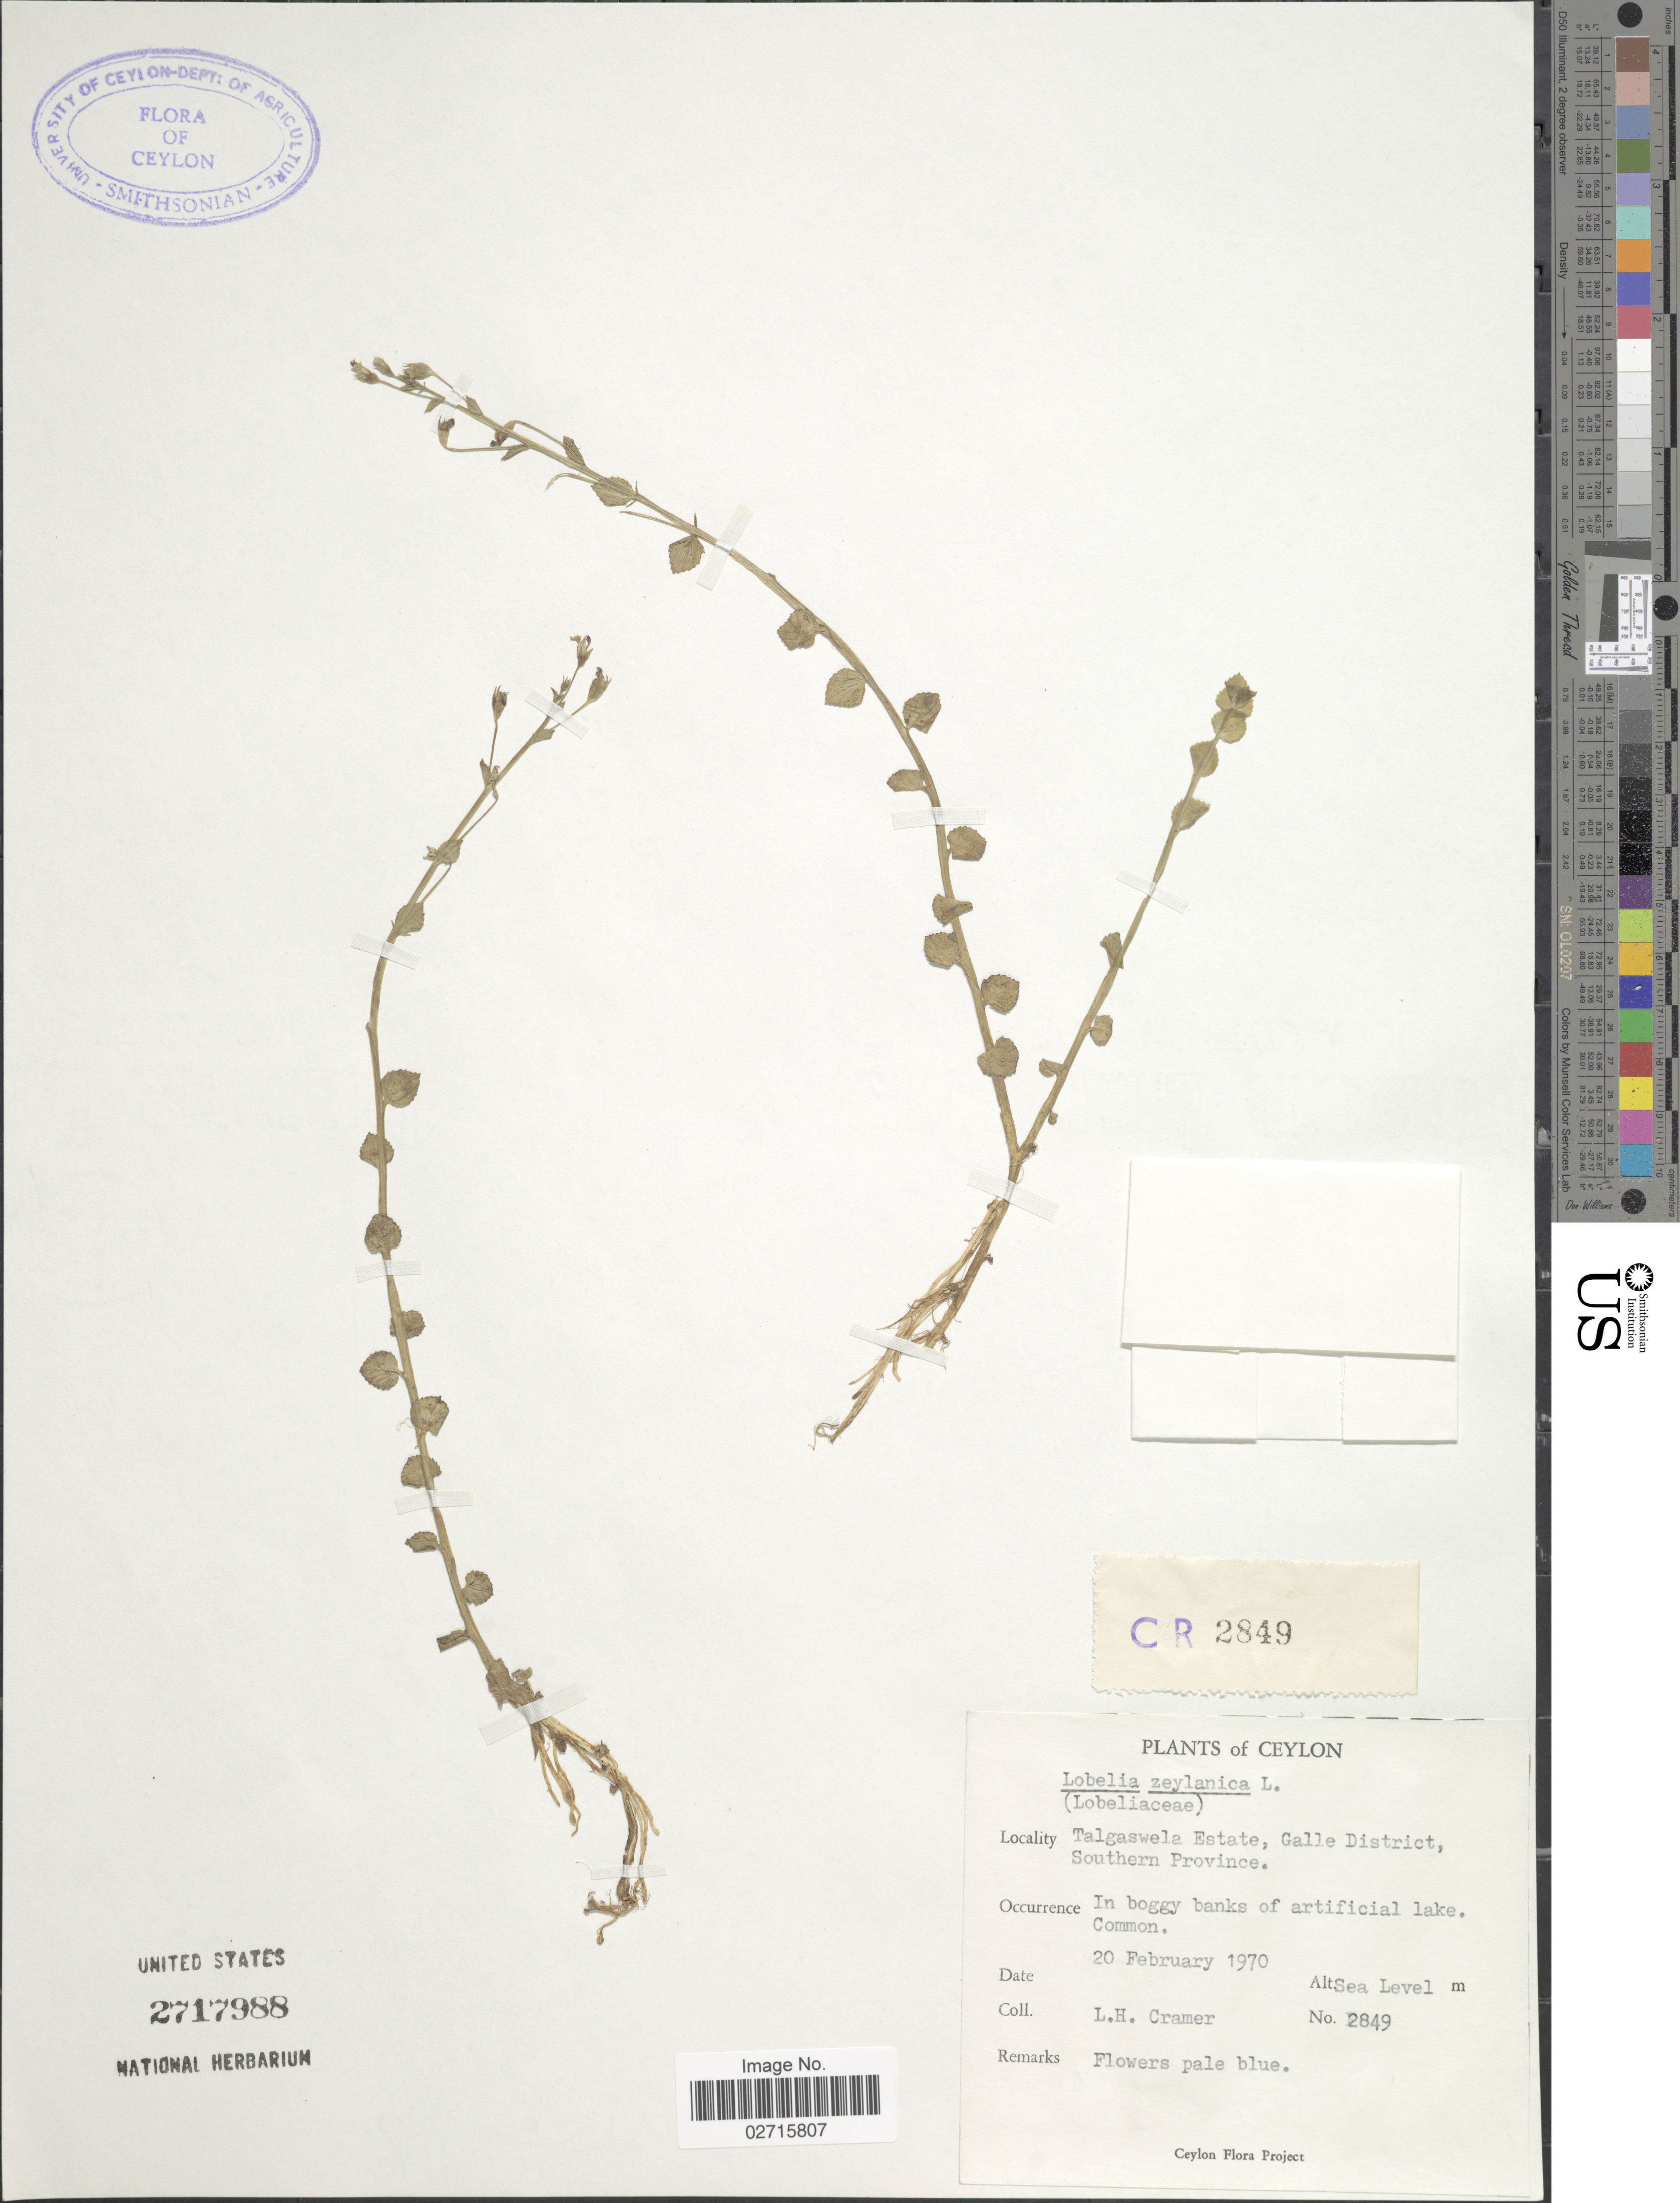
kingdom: Plantae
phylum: Tracheophyta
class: Magnoliopsida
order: Asterales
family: Campanulaceae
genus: Lobelia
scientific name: Lobelia succulenta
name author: Blume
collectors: L. H. Cramer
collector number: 2849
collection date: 1970-02-20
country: Sri Lanka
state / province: Southern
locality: Ceylon. Talgaswela Estate, Galle District, Southern Province. In boggy banks of artificial lake.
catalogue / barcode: US 2717988